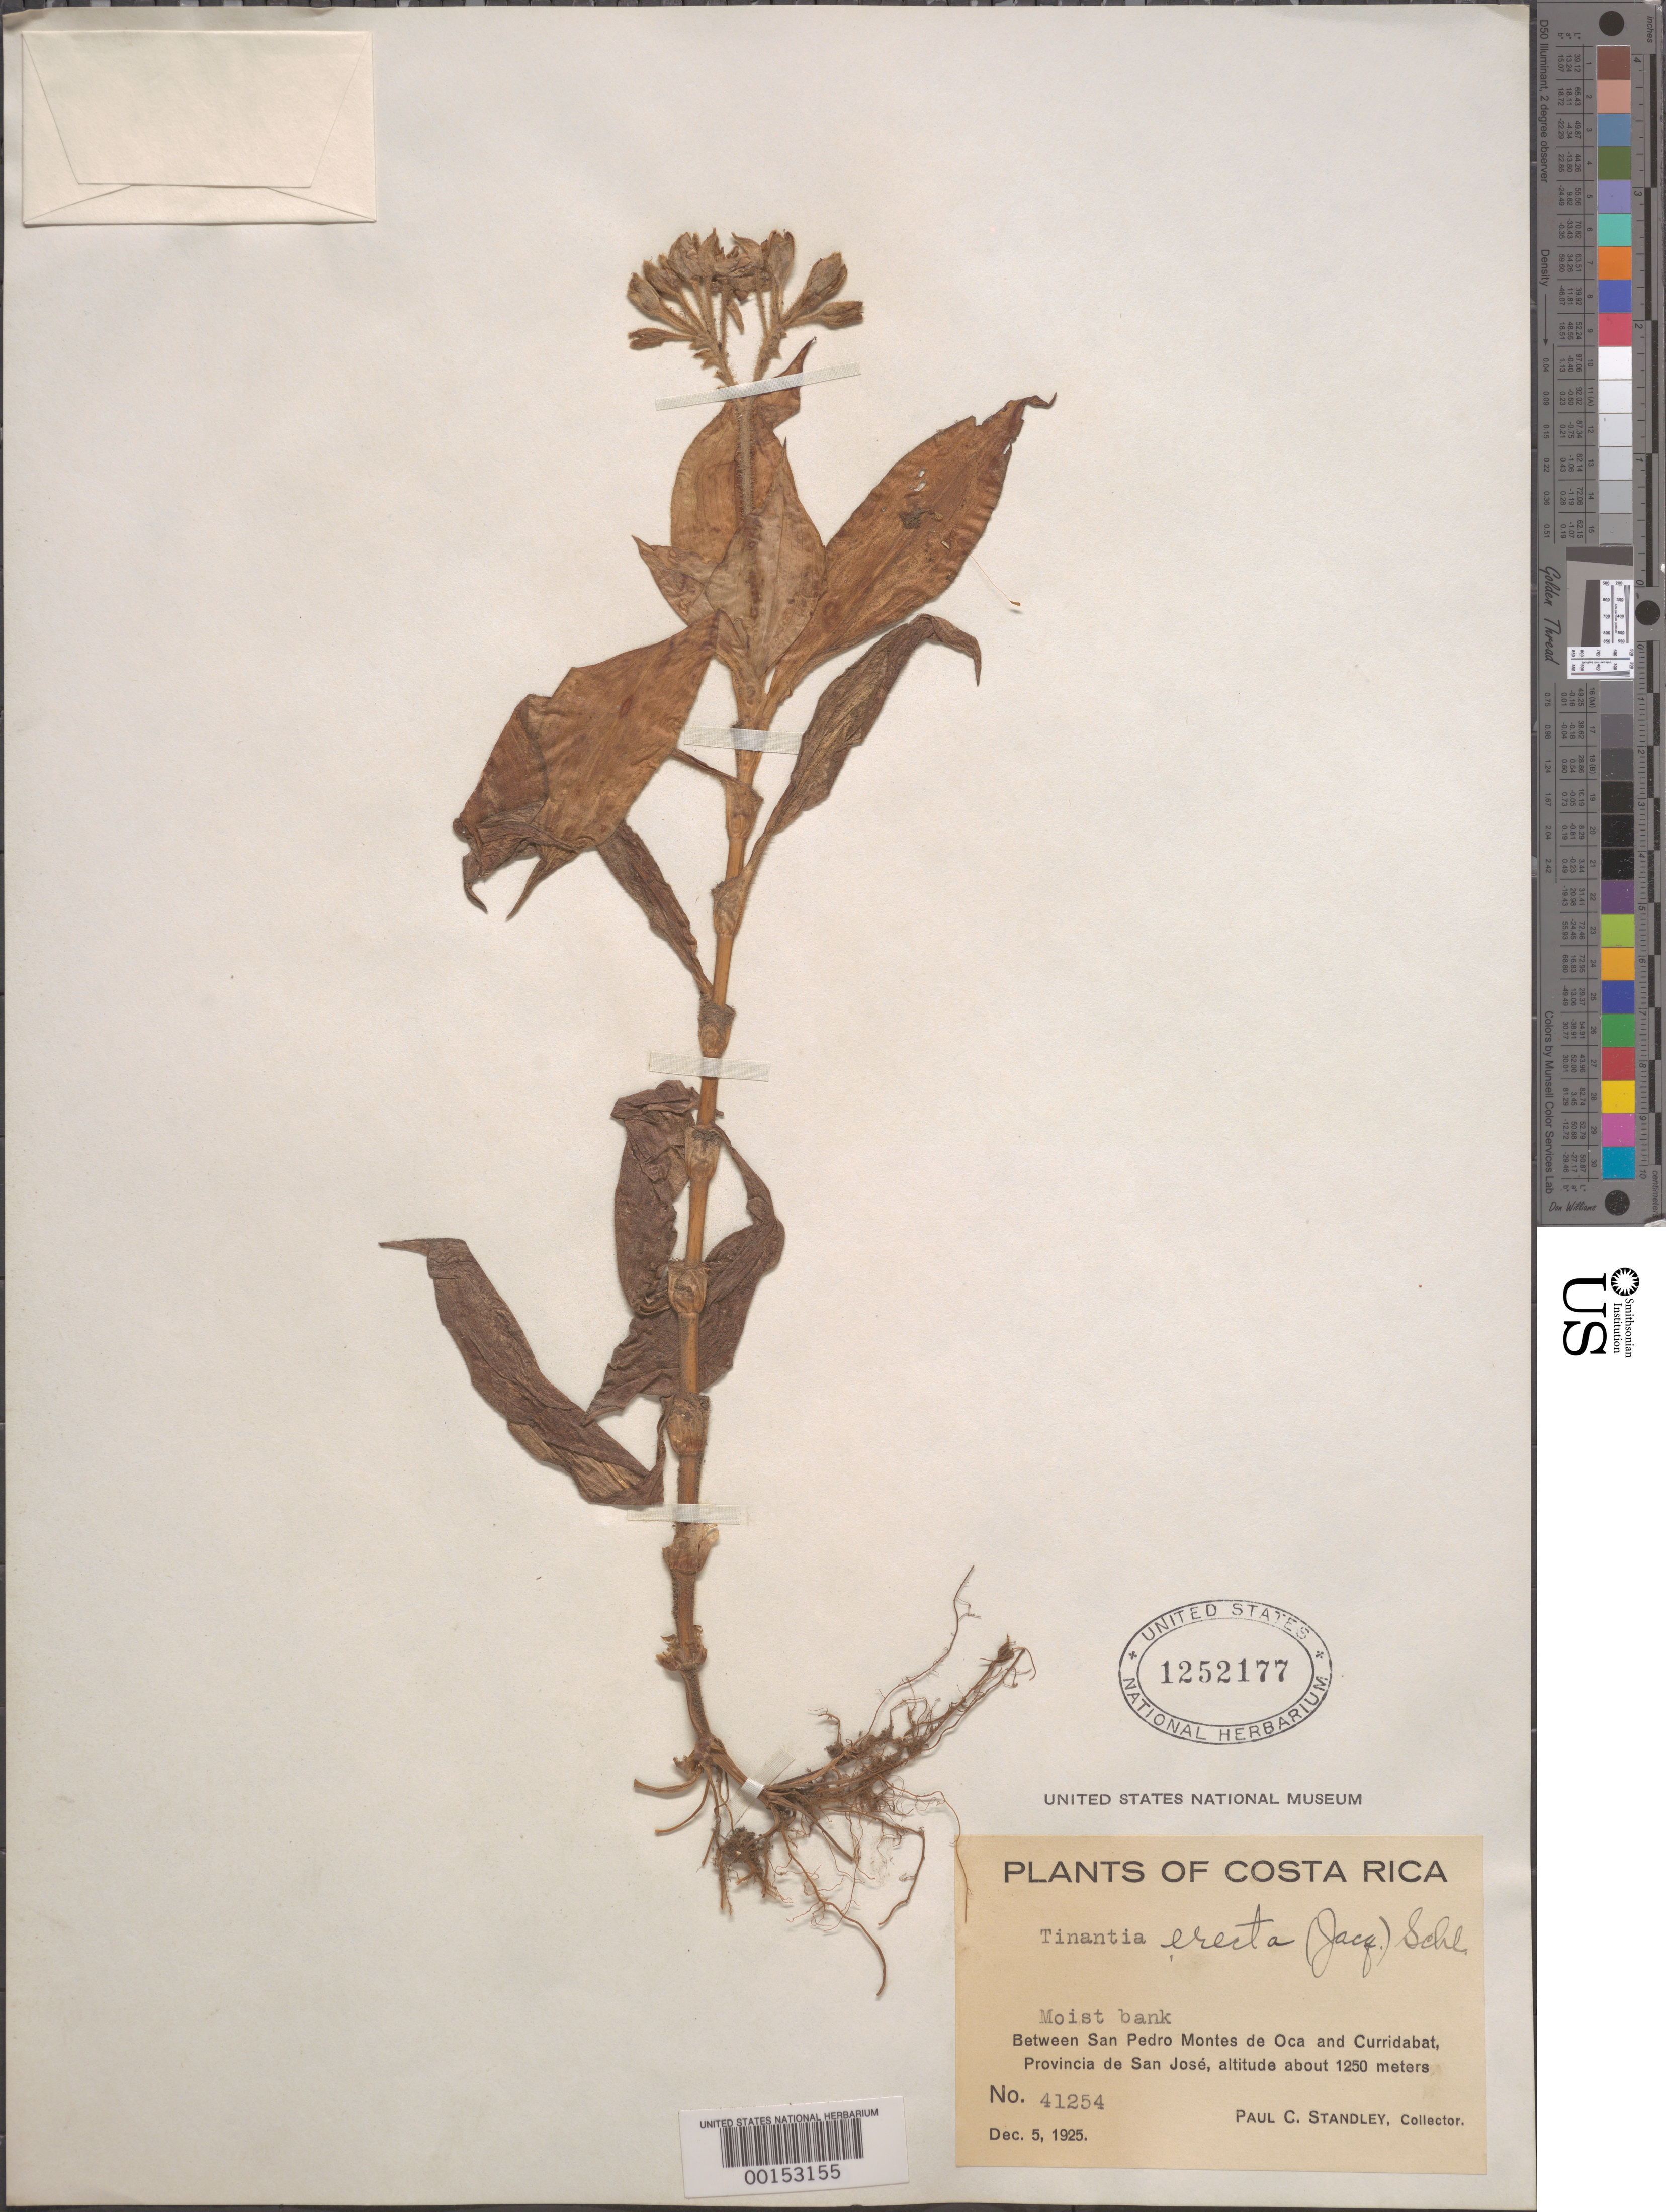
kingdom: Plantae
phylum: Tracheophyta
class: Liliopsida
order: Commelinales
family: Commelinaceae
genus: Tinantia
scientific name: Tinantia erecta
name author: (Jacq.) Fenzl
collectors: P. C. Standley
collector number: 41254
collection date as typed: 05 Dec 1925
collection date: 1925-12-05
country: Costa Rica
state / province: San José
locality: Between san pedro montes de oca and curridabat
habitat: Moist bank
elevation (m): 1250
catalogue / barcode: US 1252177